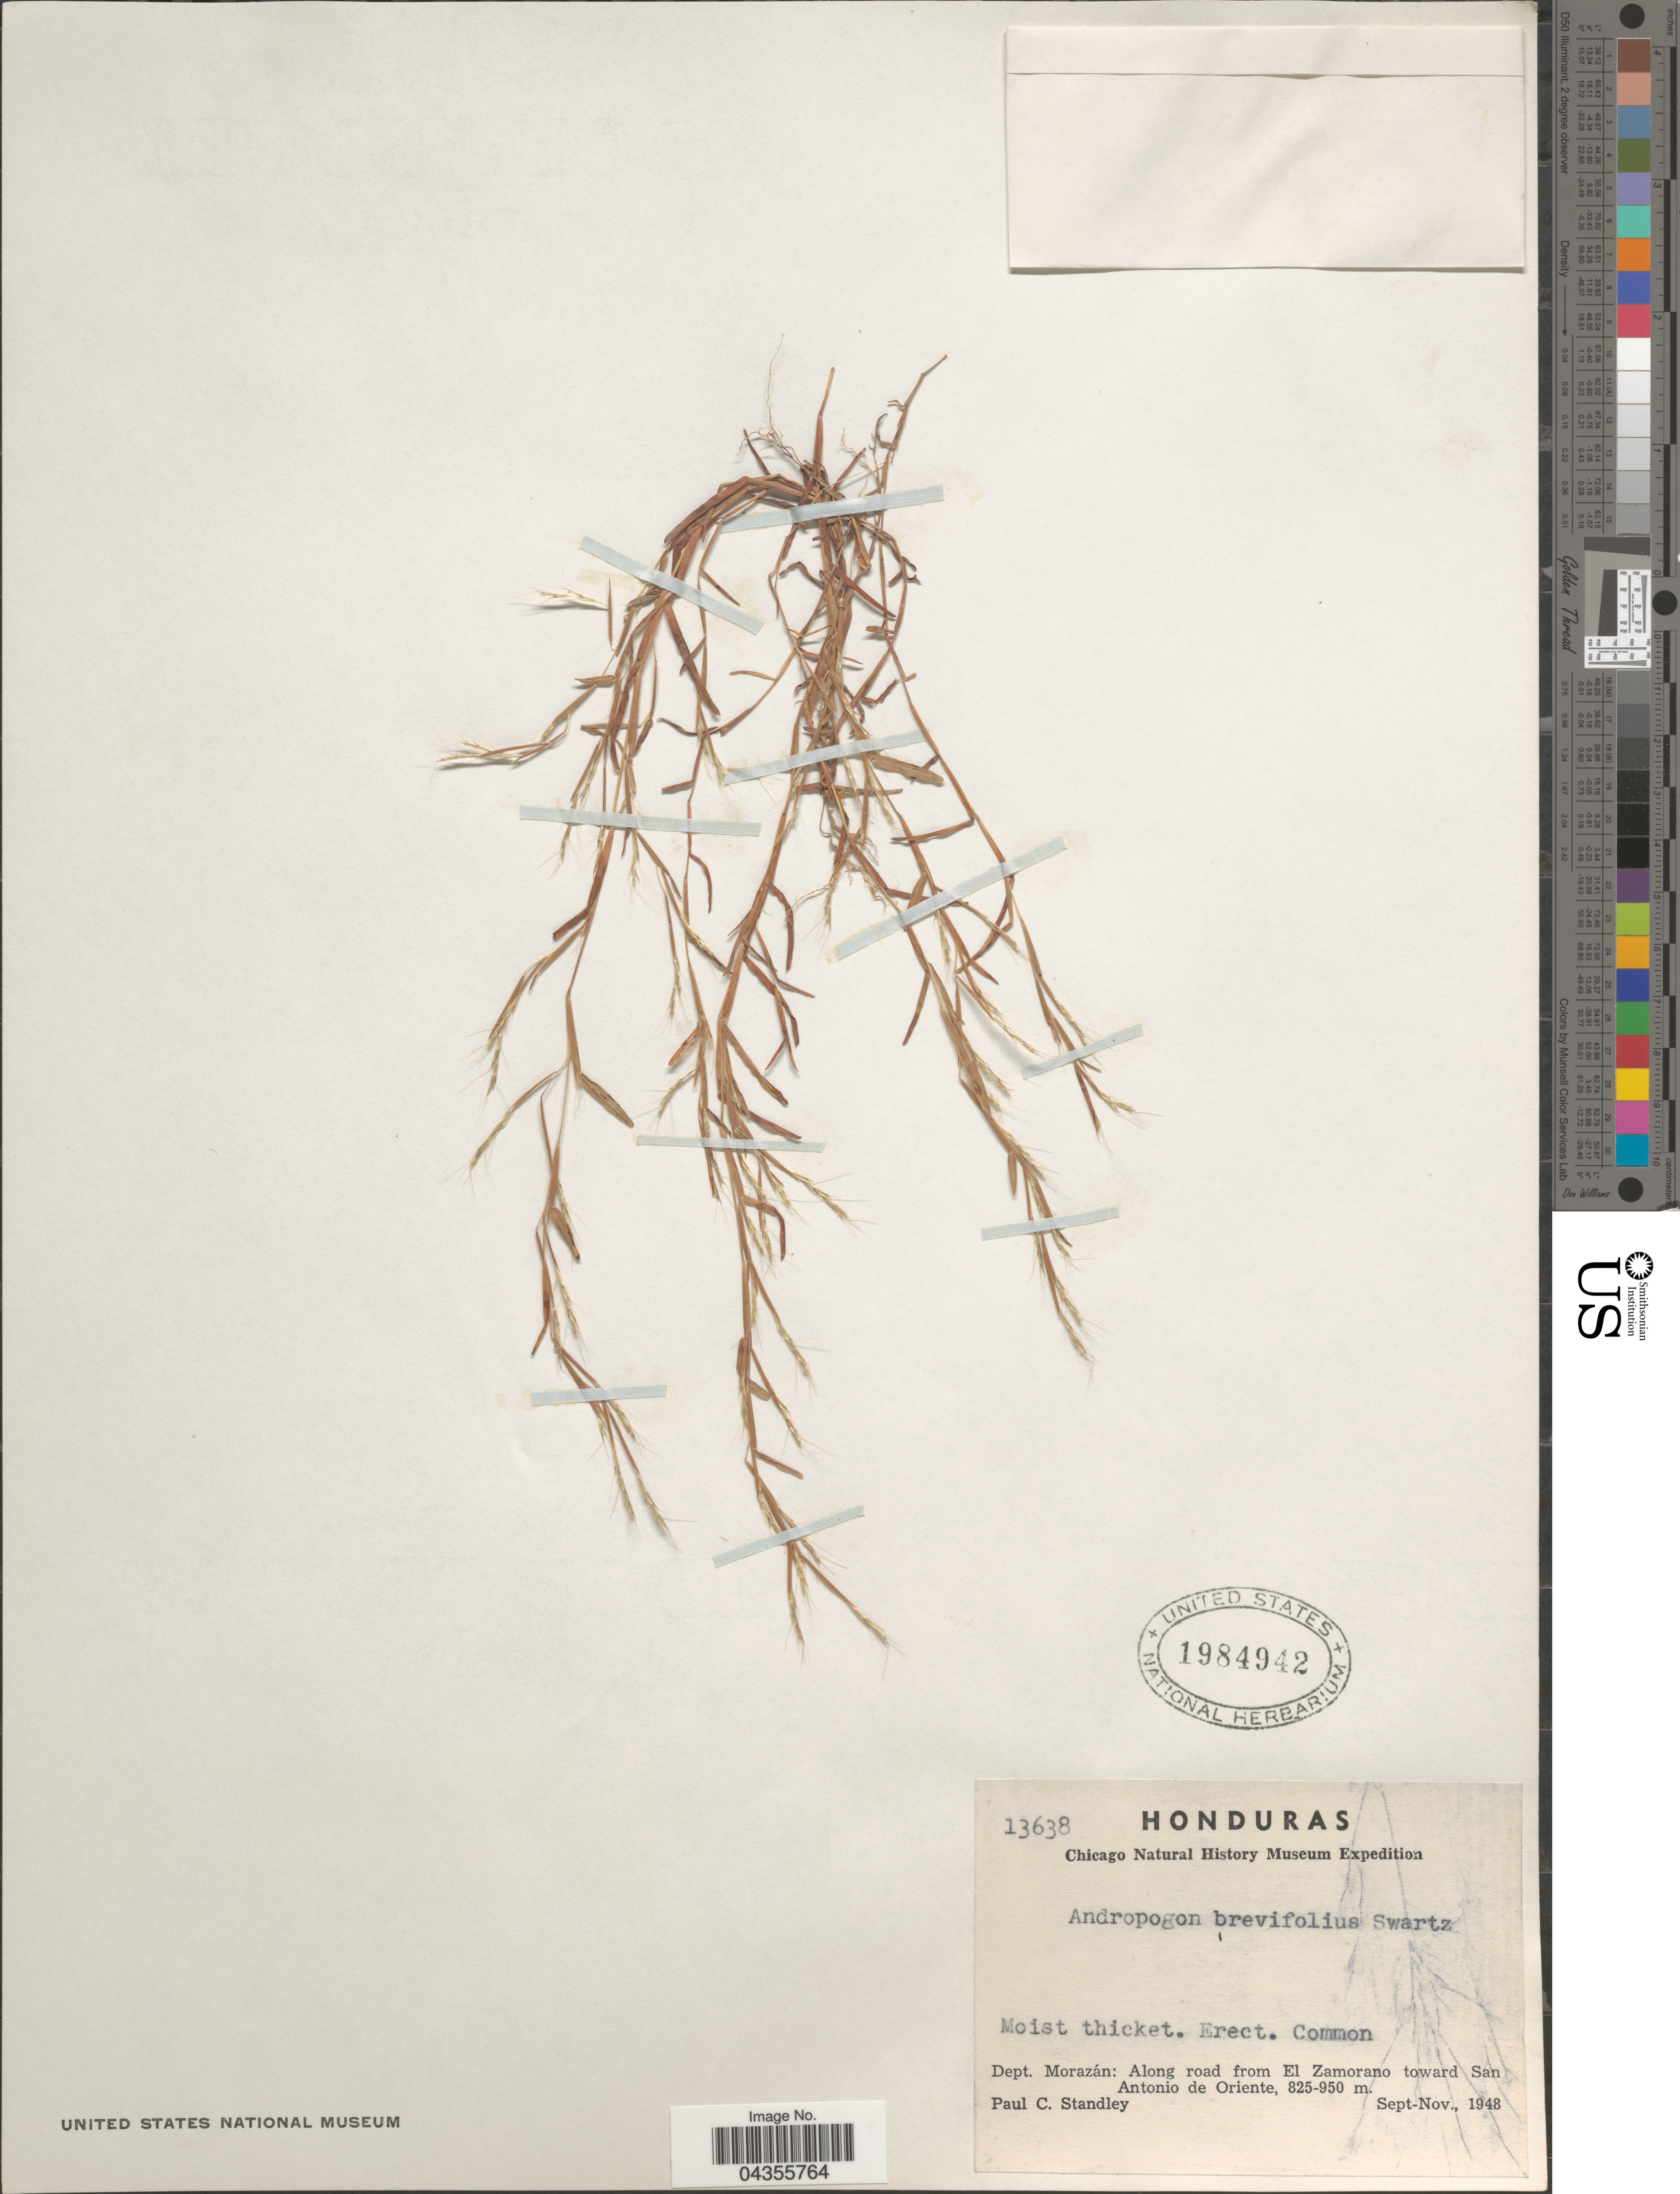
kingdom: Plantae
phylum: Tracheophyta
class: Liliopsida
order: Poales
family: Poaceae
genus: Schizachyrium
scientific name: Schizachyrium brevifolium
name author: (Sw.) Nees ex Büse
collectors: P. C. Standley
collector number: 13638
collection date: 1948-09/1948-11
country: Honduras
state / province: Fco. Morazán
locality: Chicago Natural History Museum Expedition. Dept. Morazán: Along road from El Zamorano toward San Antonio de Oriente.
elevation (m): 825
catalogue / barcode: US 1984942